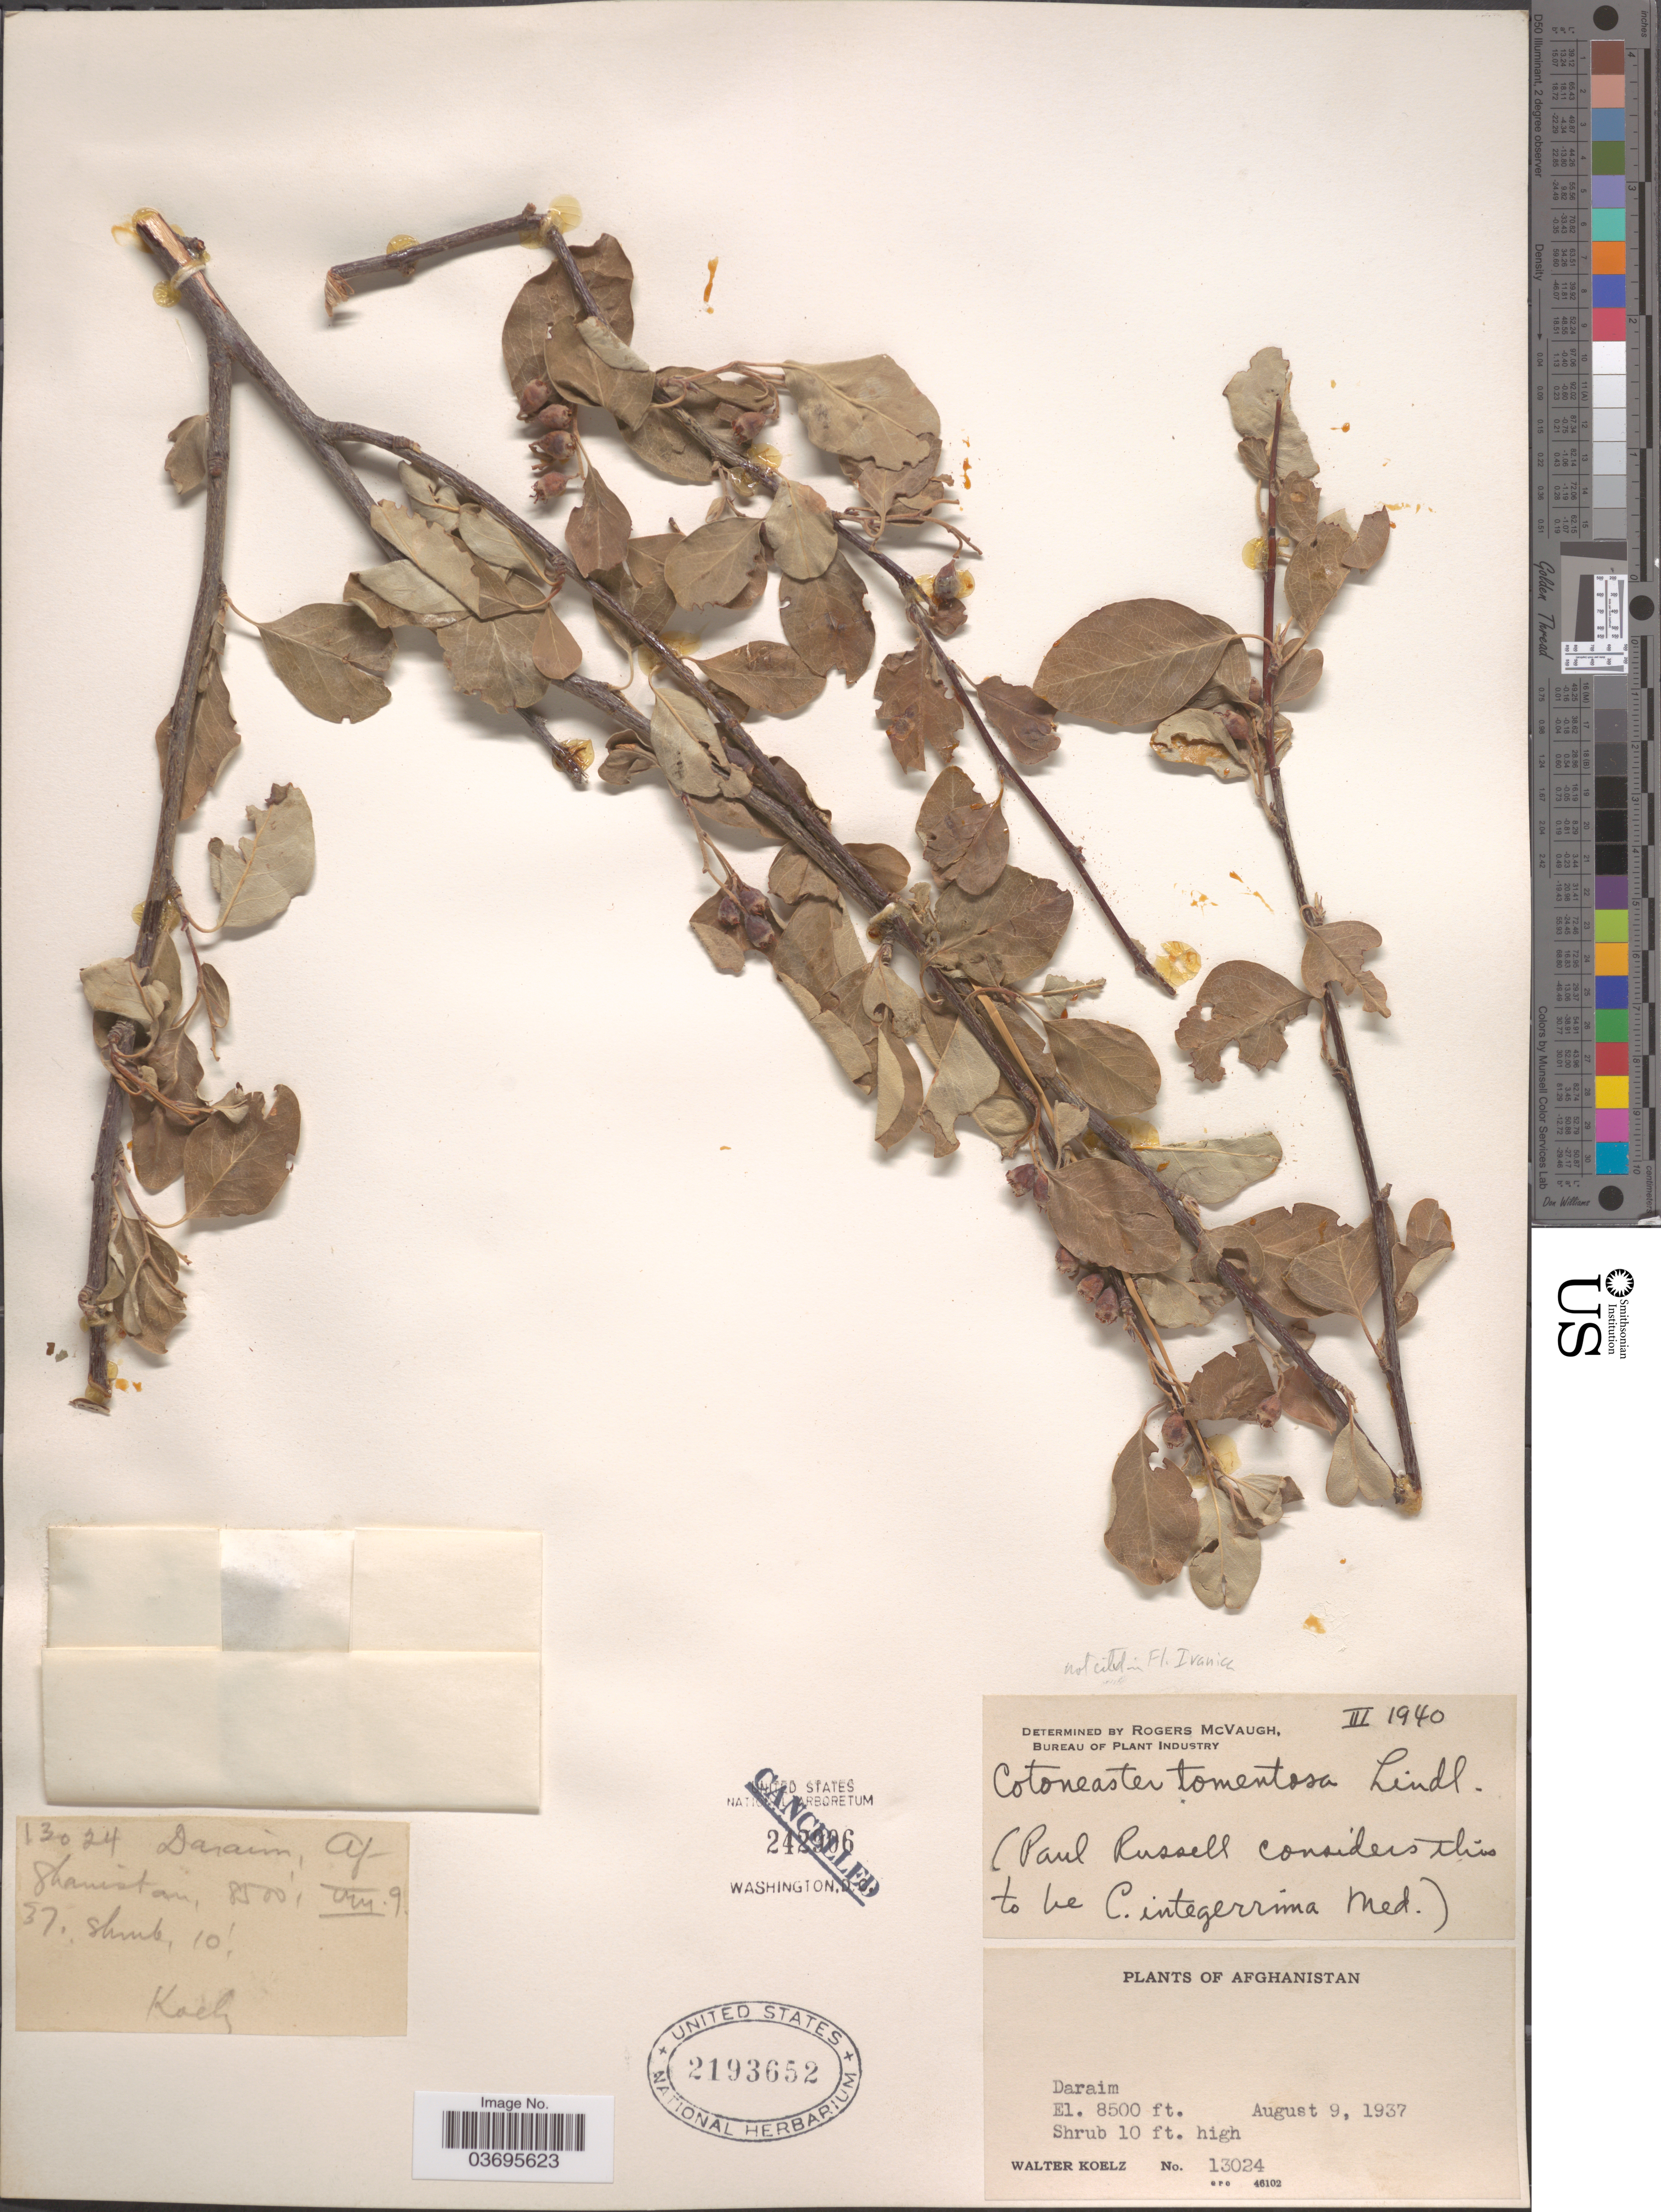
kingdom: Plantae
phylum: Tracheophyta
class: Magnoliopsida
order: Rosales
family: Rosaceae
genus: Cotoneaster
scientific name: Cotoneaster tomentosus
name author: (Aiton) Lindl.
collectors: W. N. Koelz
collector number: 13024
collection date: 1937-08-09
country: Afghanistan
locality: Daraim.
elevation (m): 2591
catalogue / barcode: US 2193652